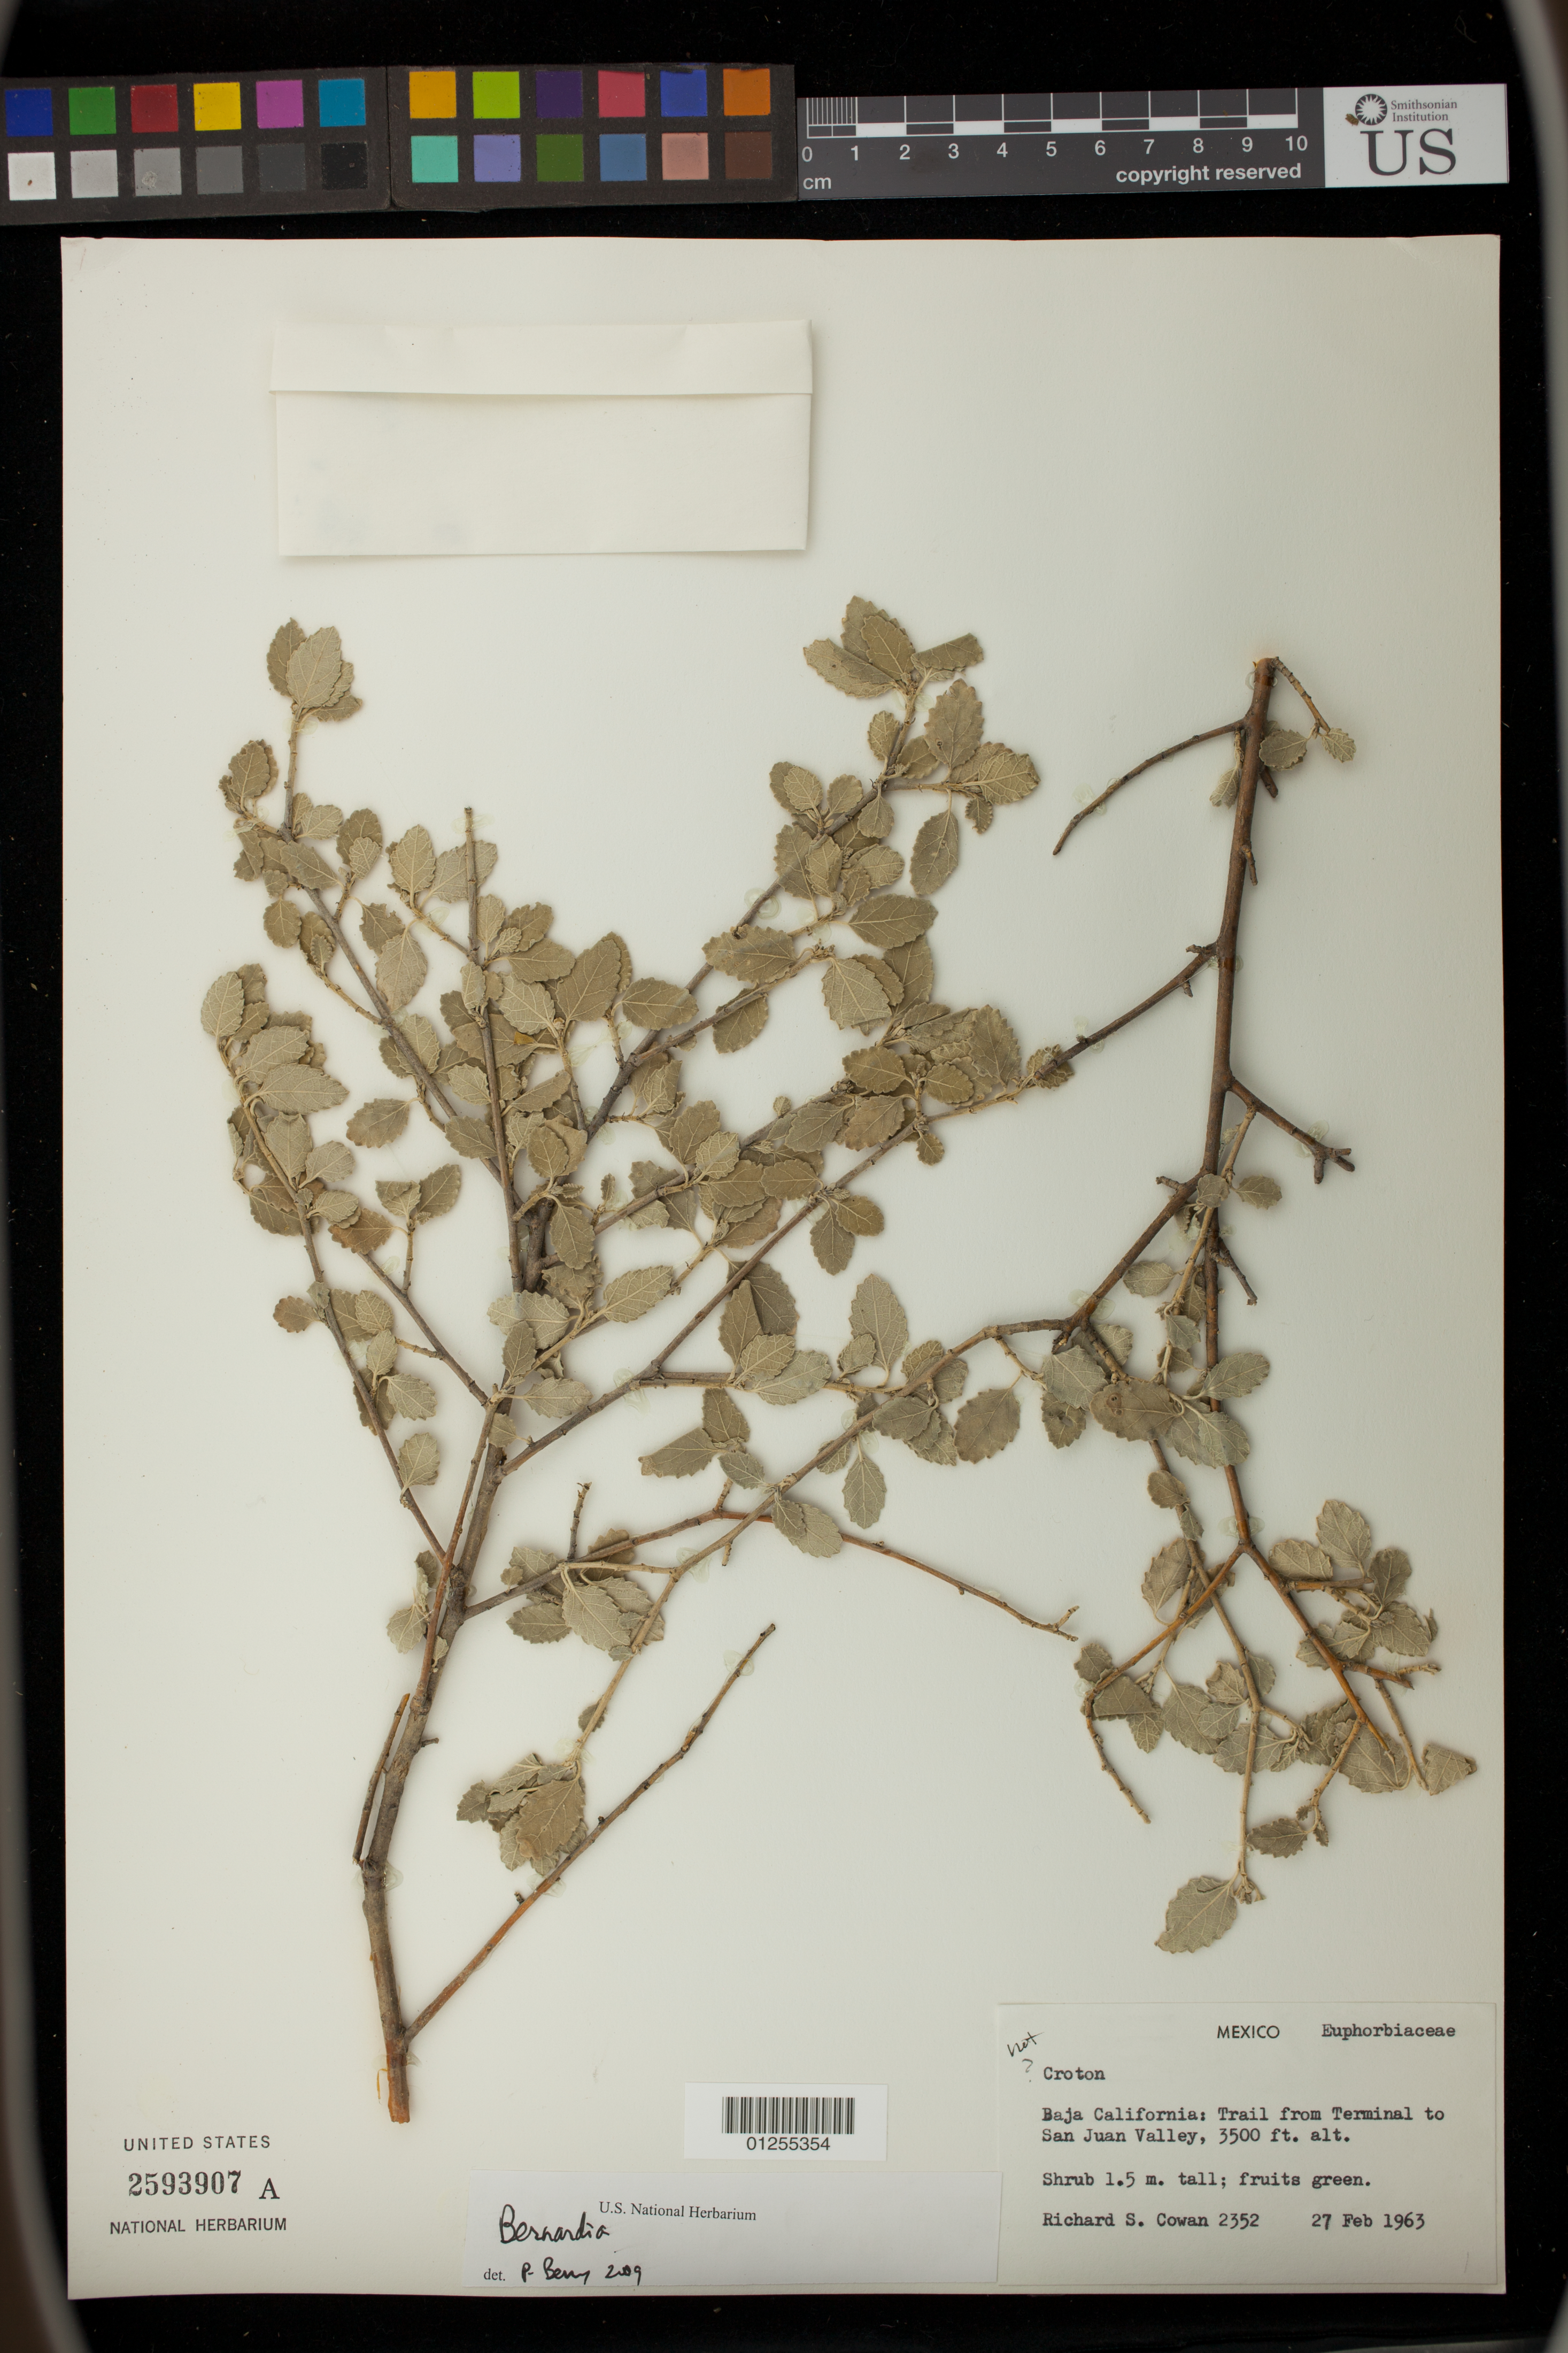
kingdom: Plantae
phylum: Tracheophyta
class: Magnoliopsida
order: Malpighiales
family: Euphorbiaceae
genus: Bernardia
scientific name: Bernardia sp.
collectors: R. S. Cowan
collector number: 2352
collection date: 1963-02-27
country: Mexico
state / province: Baja California Norte / Baja California Sur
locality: Trail from Terminal to San Juan Valley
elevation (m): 1067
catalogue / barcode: US 2593907A